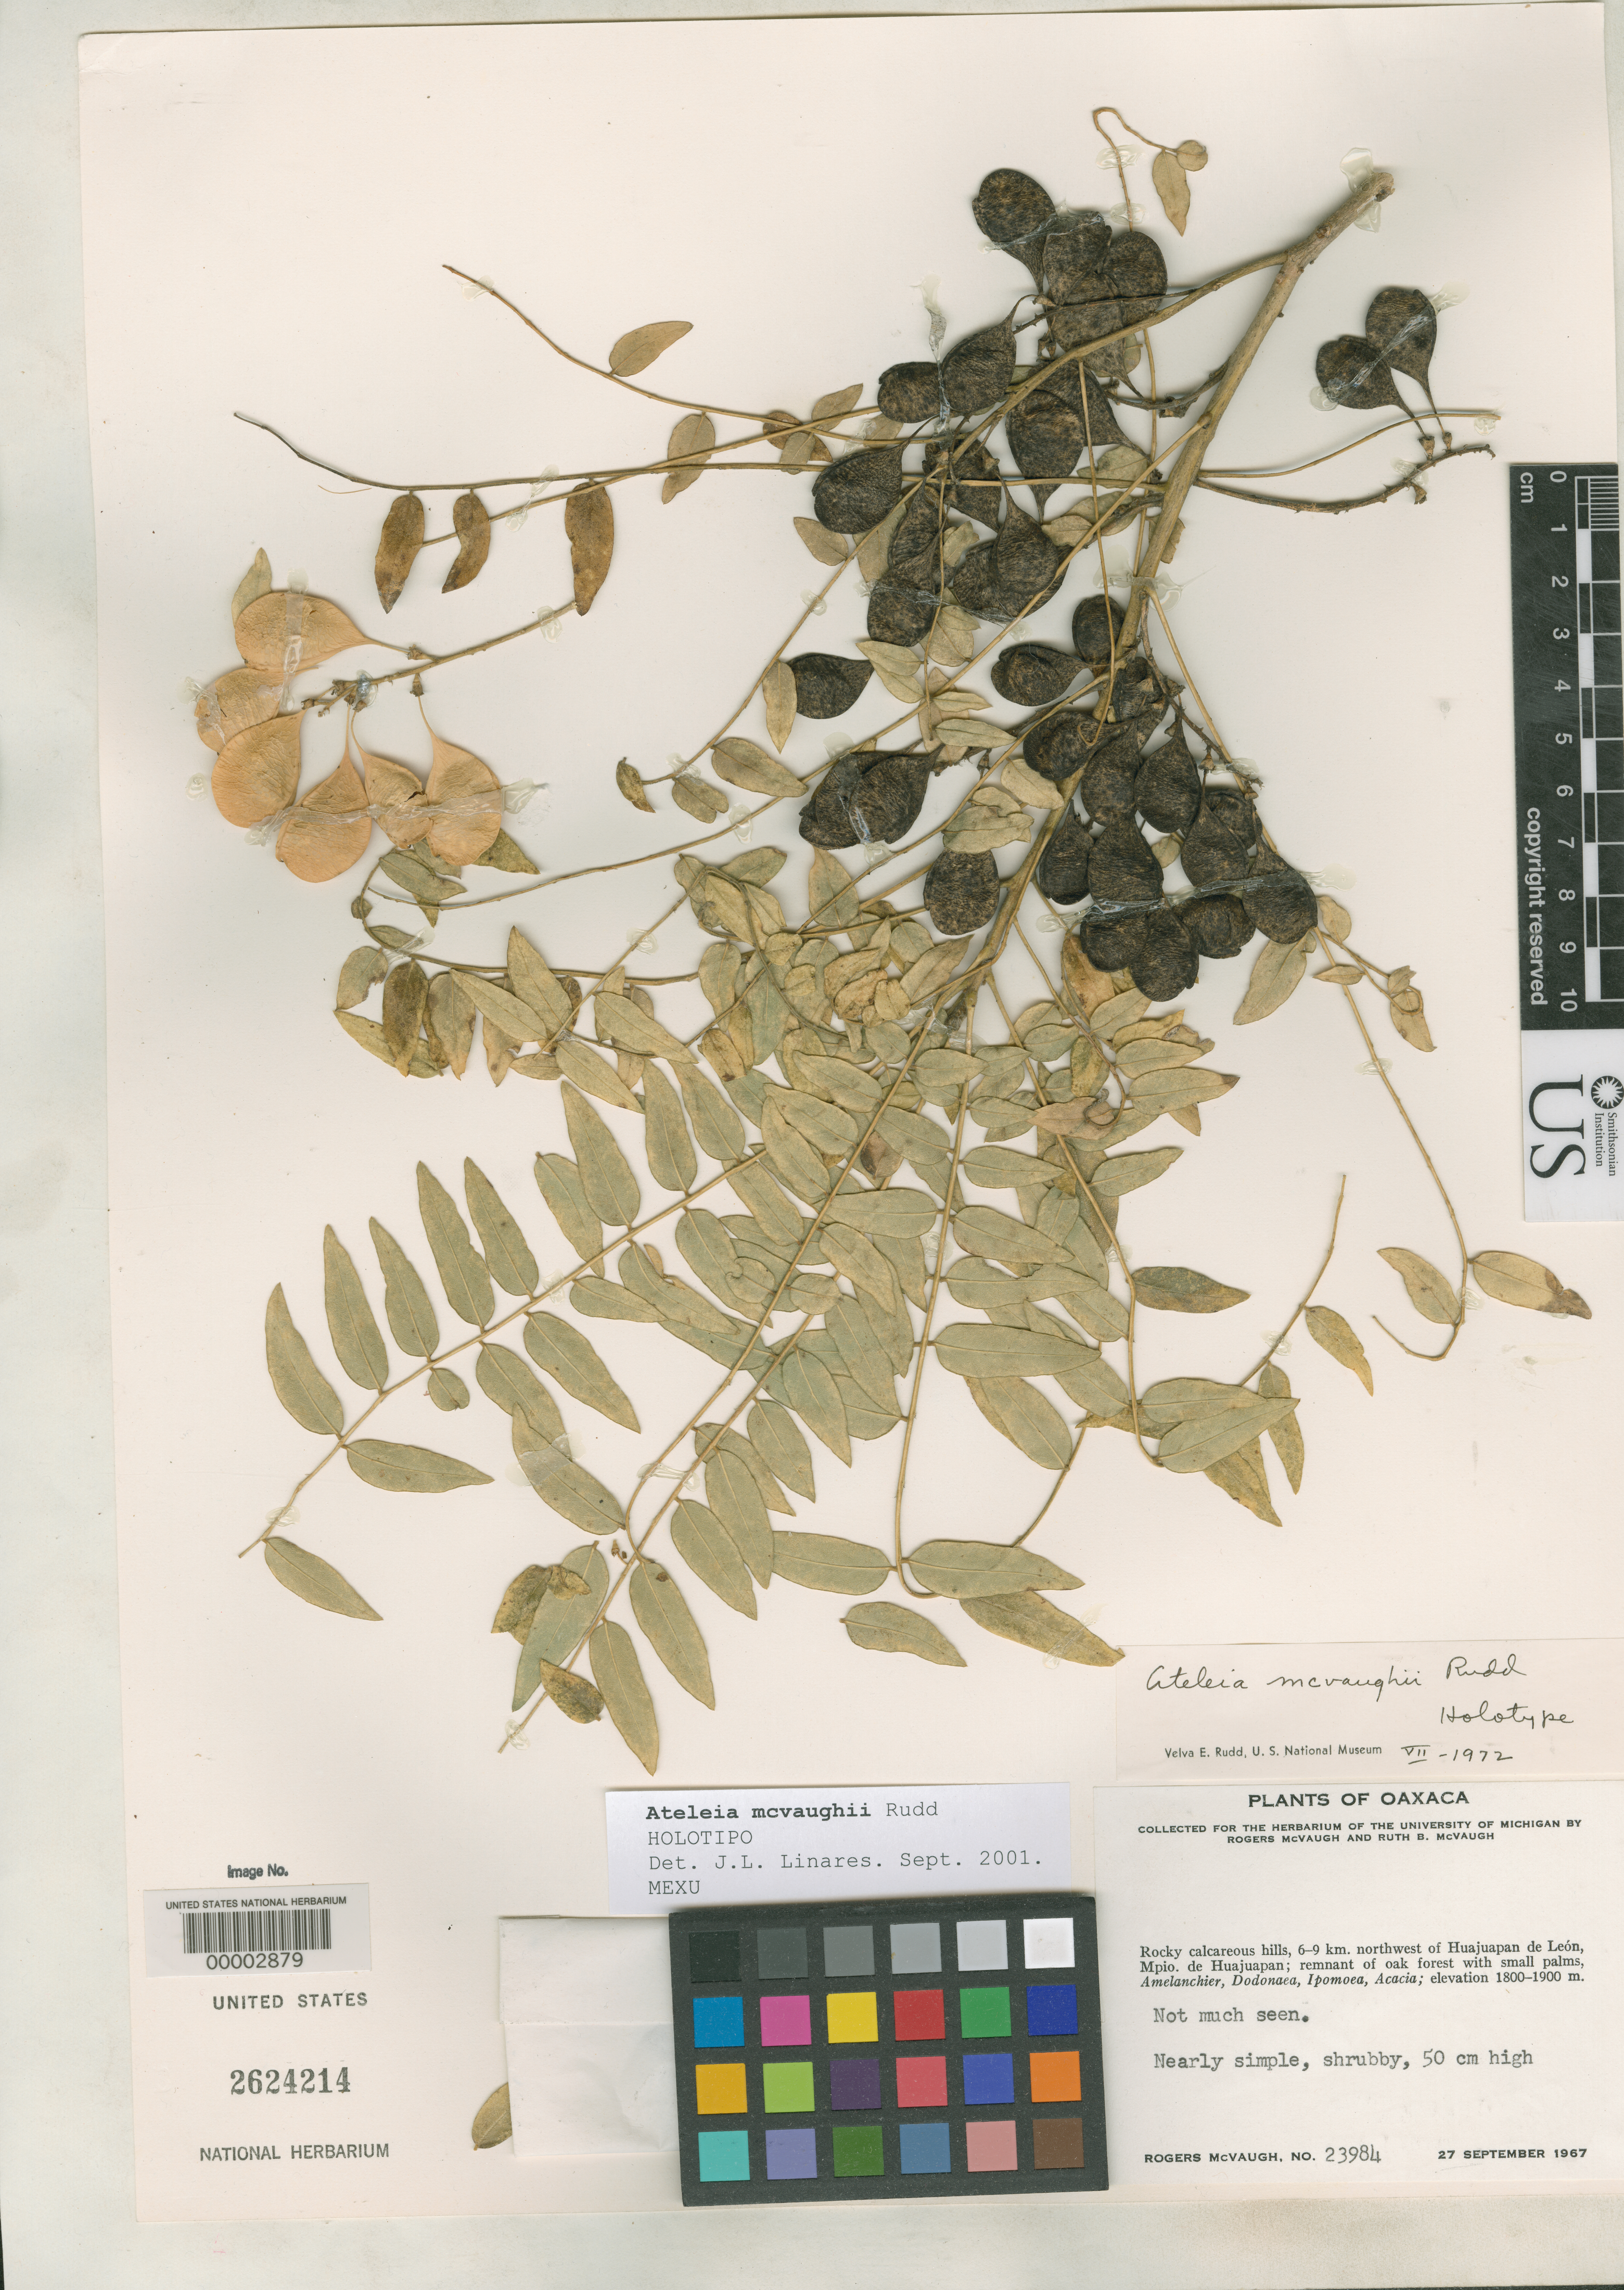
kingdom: Plantae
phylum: Tracheophyta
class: Magnoliopsida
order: Fabales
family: Fabaceae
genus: Ateleia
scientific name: Ateleia mcvaughii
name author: Rudd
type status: Holotype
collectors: R. McVaugh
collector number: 23984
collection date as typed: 27 Sep 1967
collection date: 1967-09-27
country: Mexico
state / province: Oaxaca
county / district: Huajuapan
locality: Huajuapan de Leon.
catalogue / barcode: US 2624214